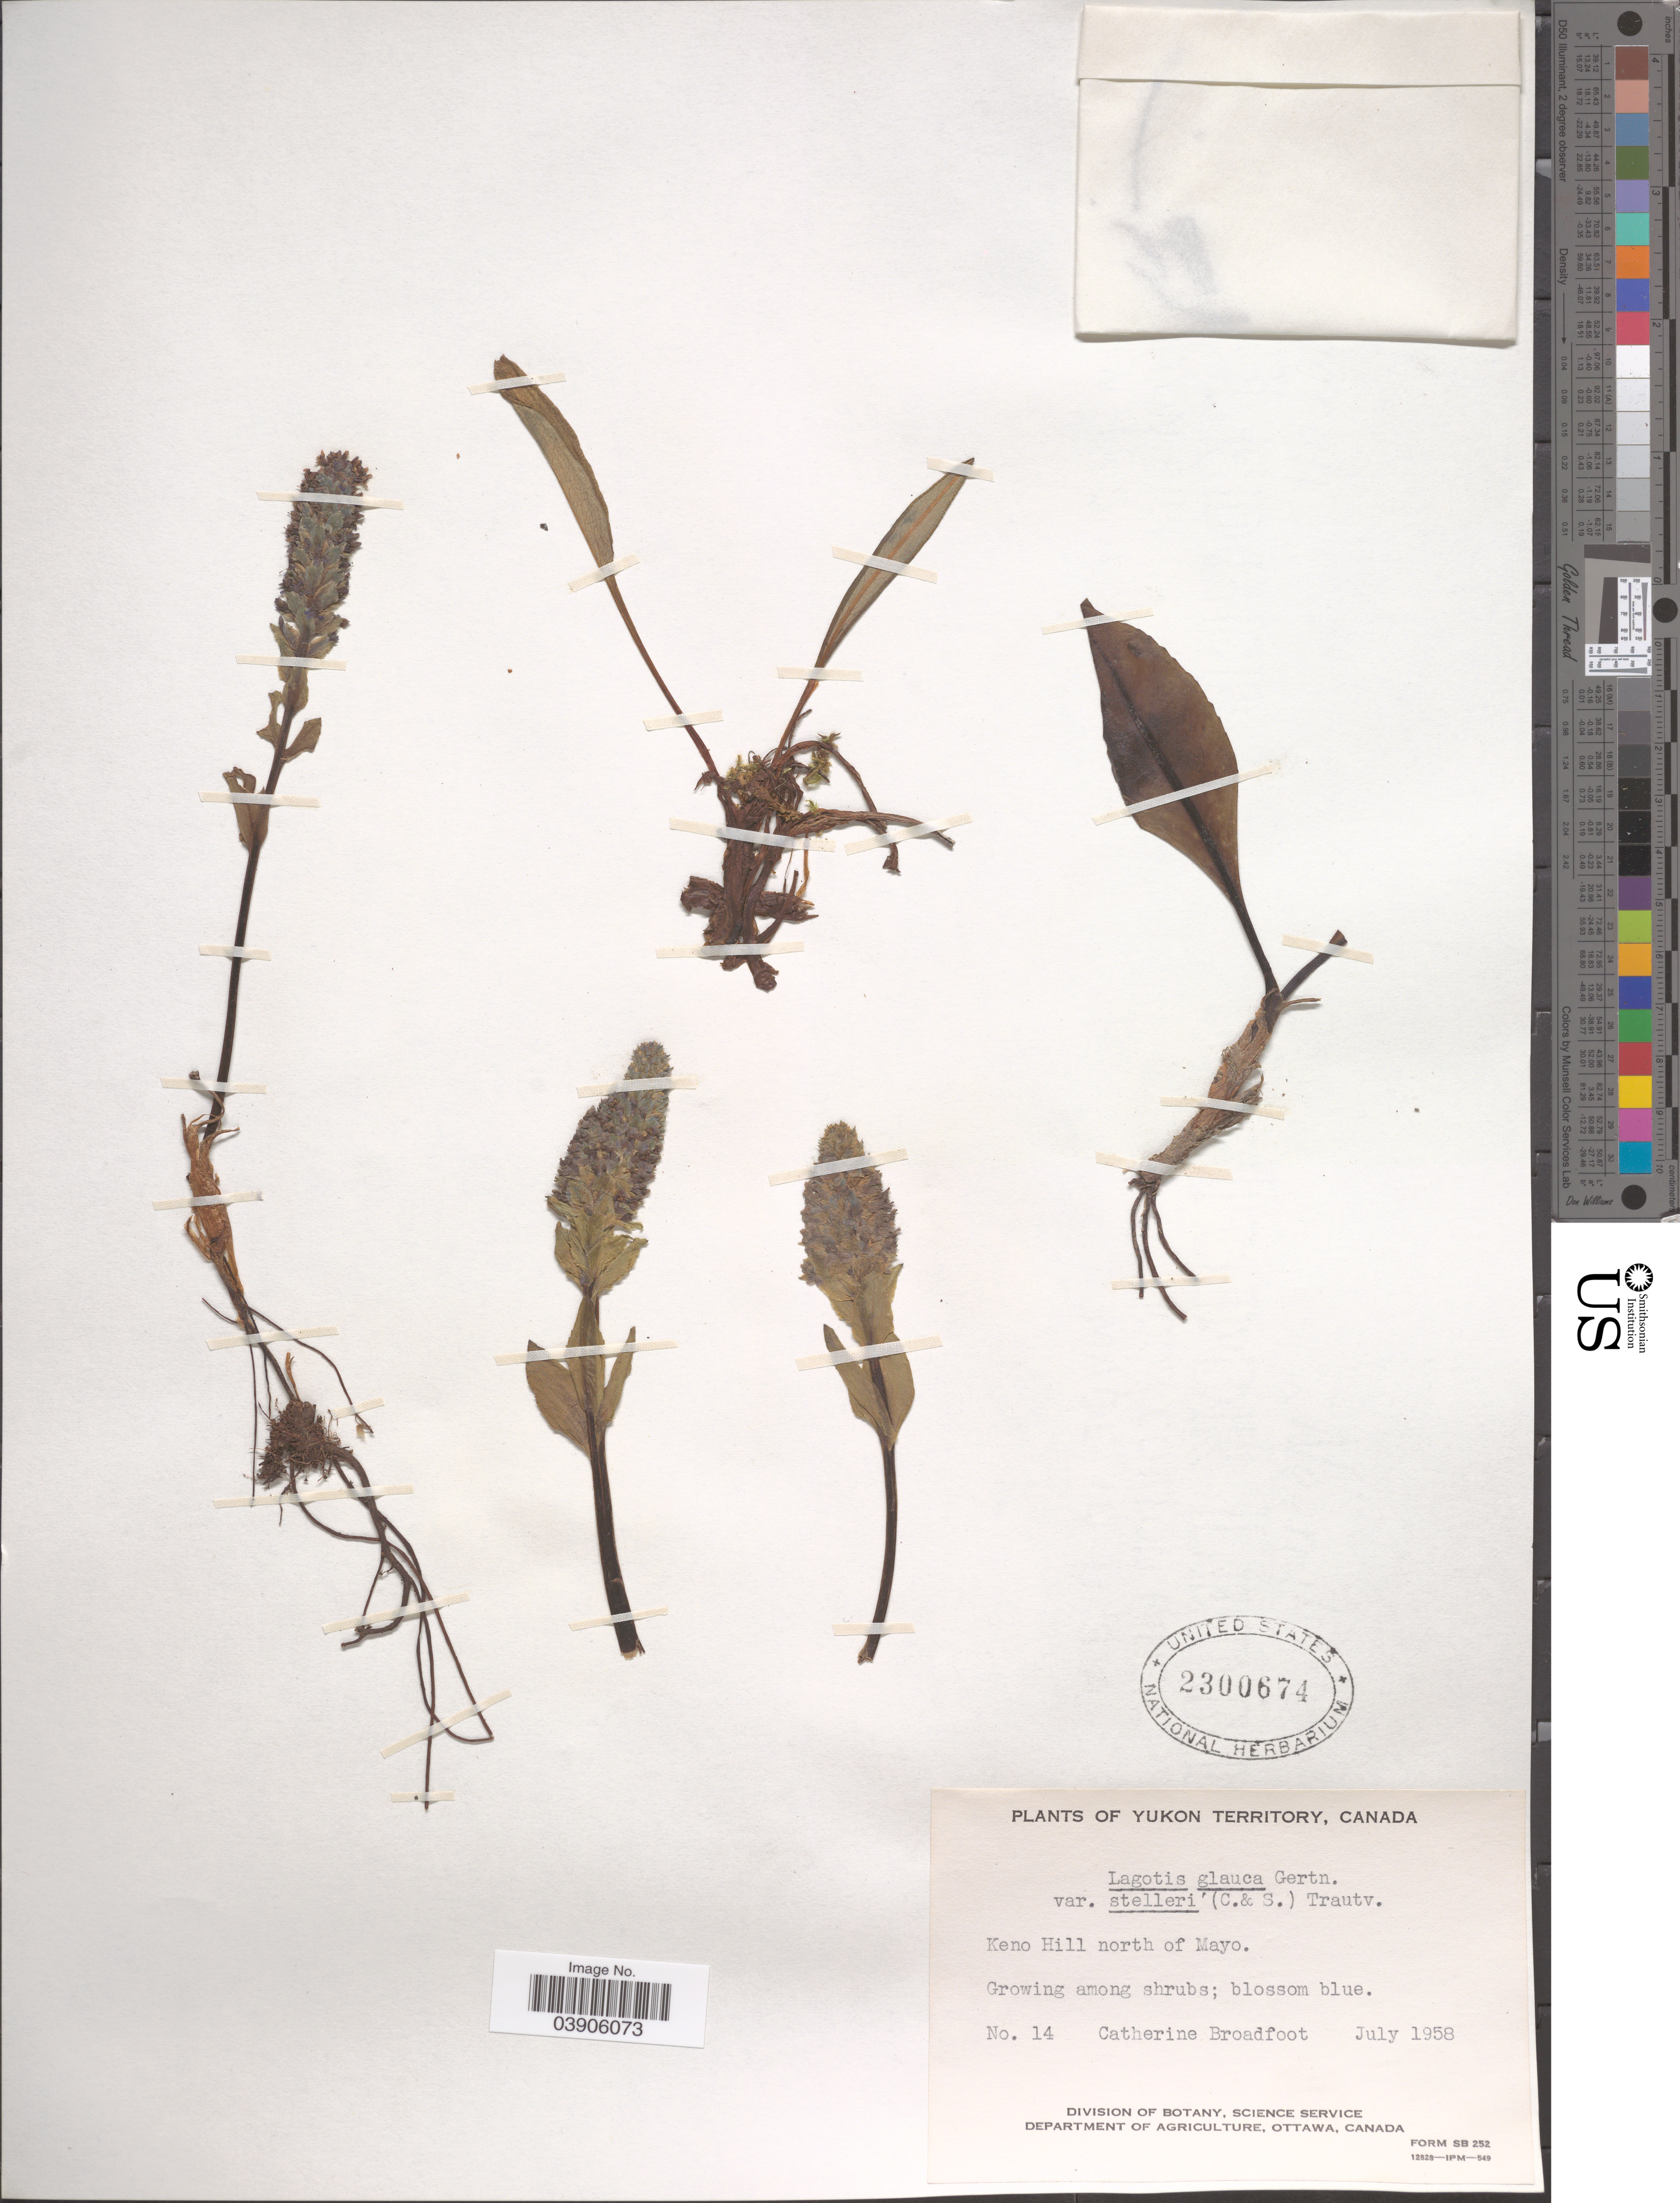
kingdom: Plantae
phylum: Tracheophyta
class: Magnoliopsida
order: Lamiales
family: Plantaginaceae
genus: Lagotis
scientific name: Lagotis glauca var. stelleri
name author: Trautv.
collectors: C. Broadfoot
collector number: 14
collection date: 1958-07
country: Canada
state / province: Yukon Territory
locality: Ken Hill north of Mayo.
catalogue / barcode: US 2300674